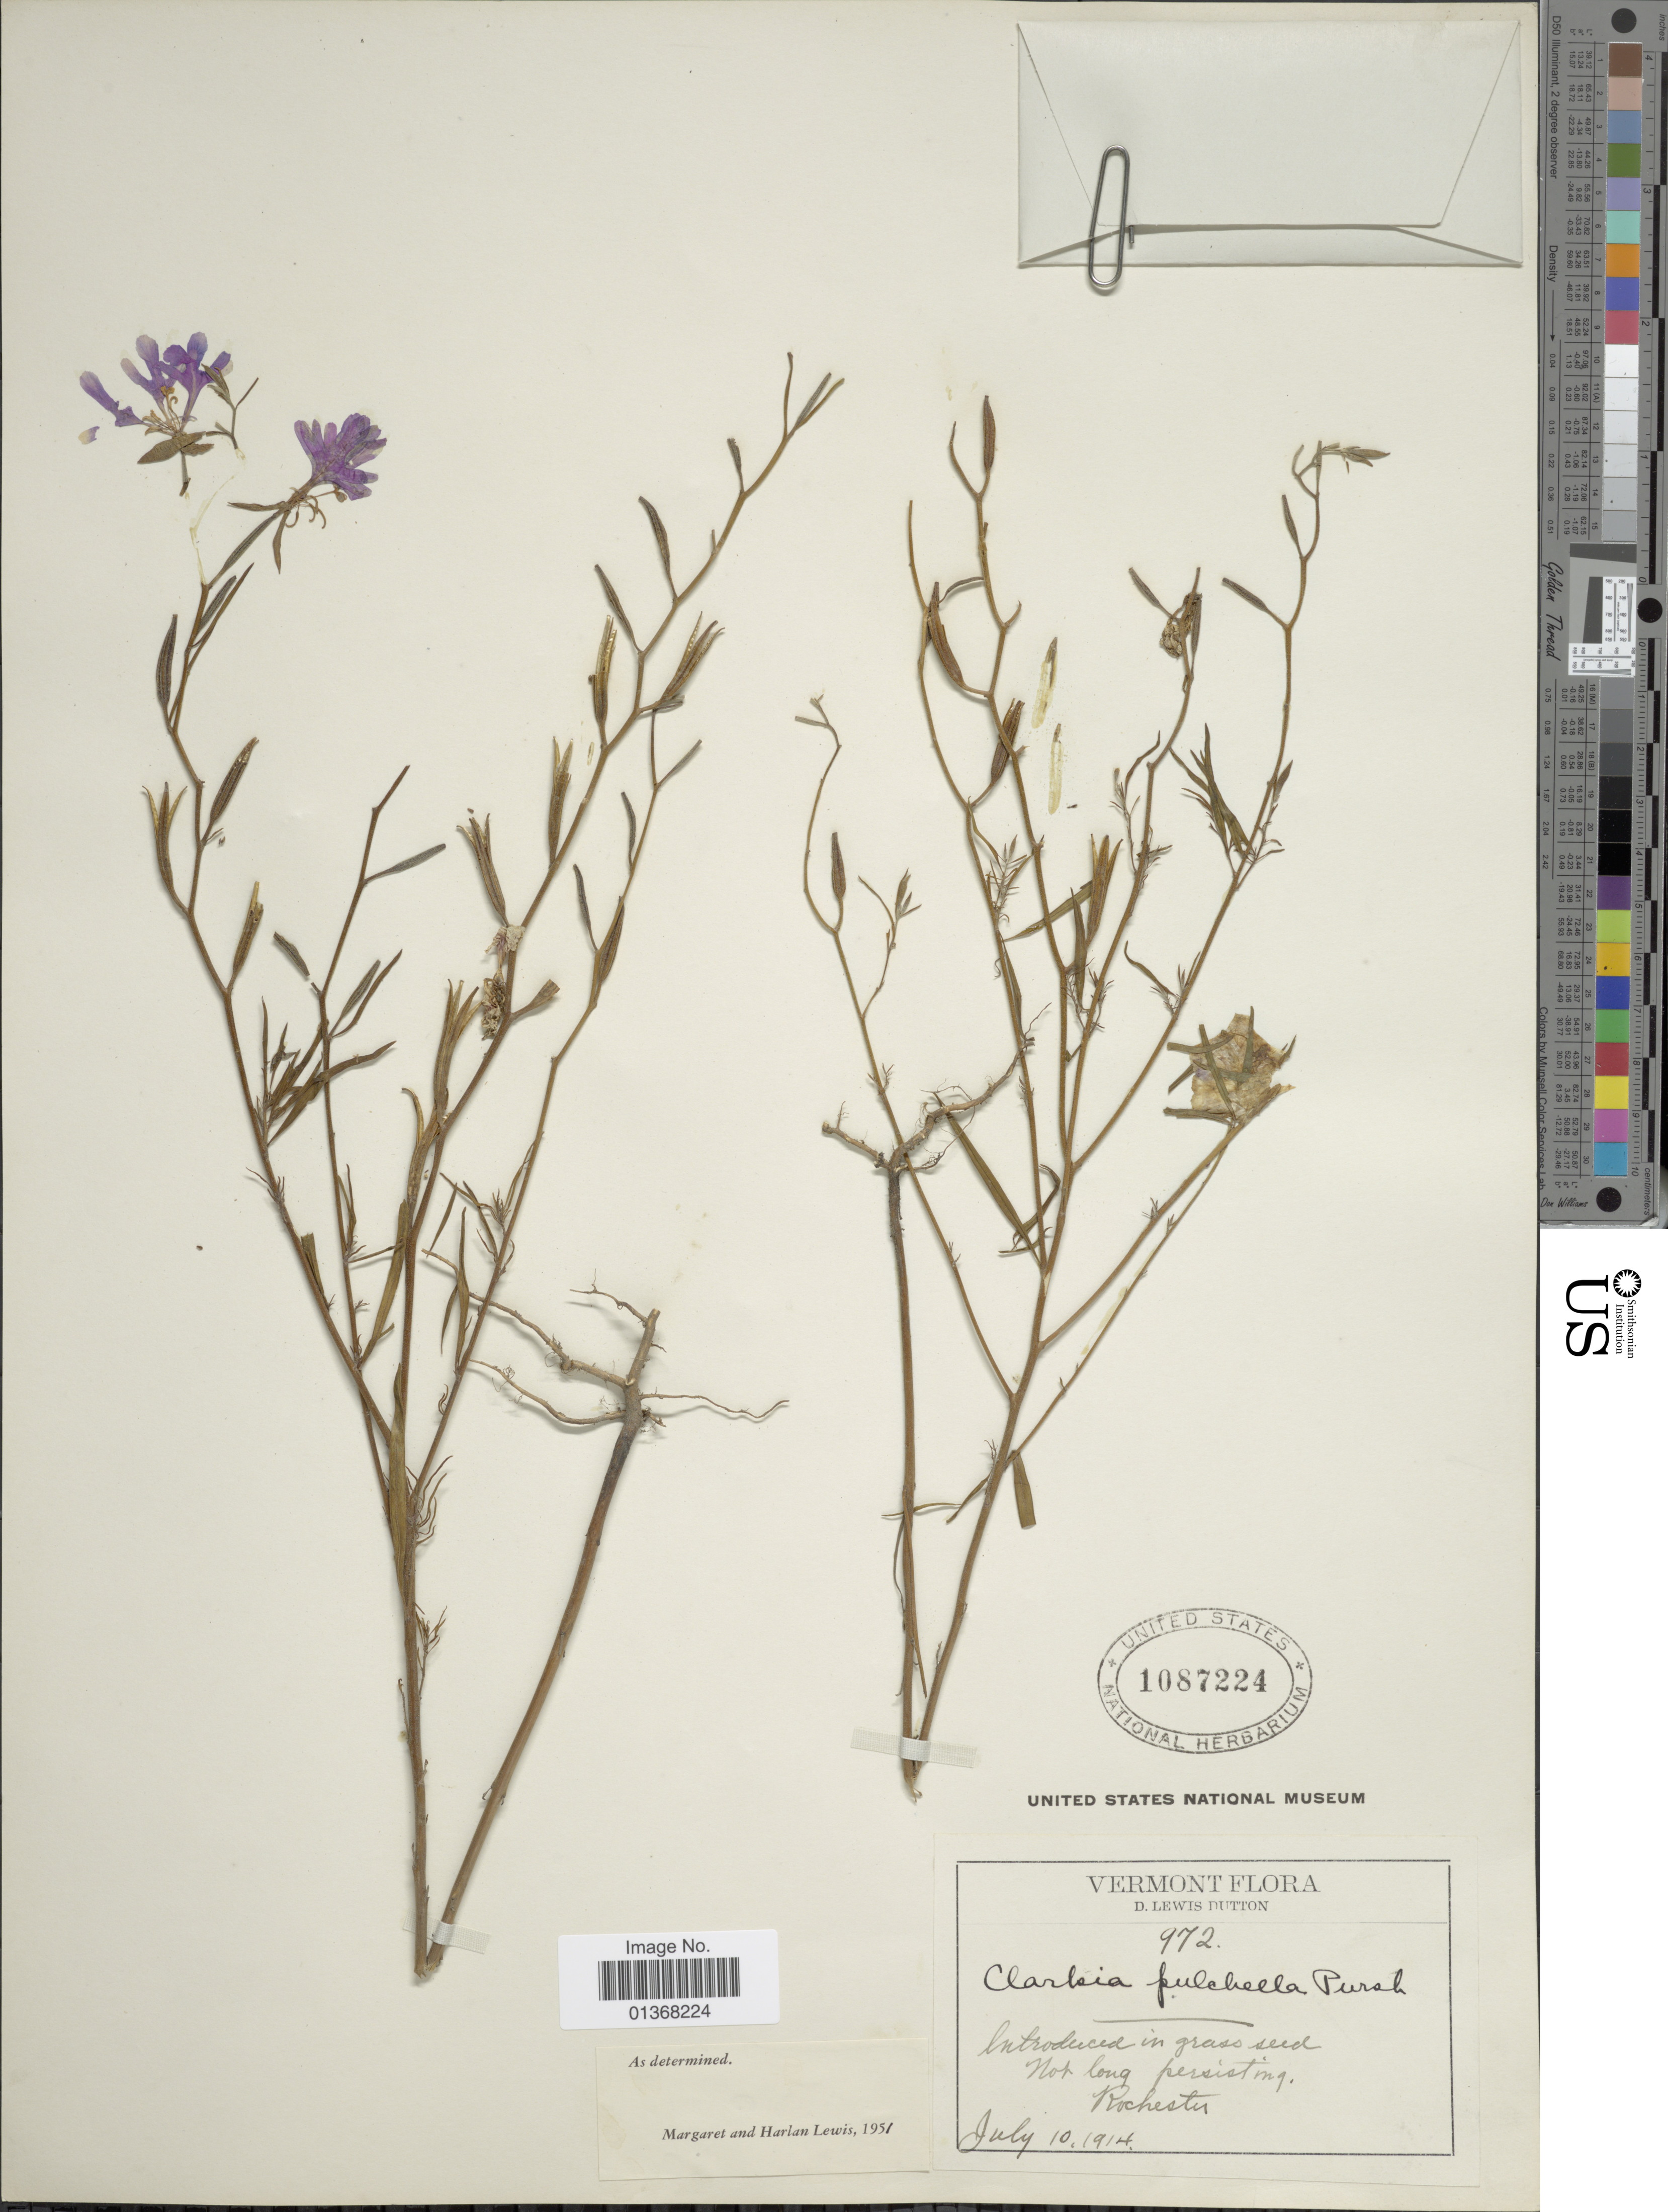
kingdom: Plantae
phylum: Tracheophyta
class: Magnoliopsida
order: Myrtales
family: Onagraceae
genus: Clarkia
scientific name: Clarkia pulchella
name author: Pursh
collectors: D. Dutton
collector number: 972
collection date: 1914-07-10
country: United States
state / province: Vermont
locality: Rochester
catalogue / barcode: US 1087224